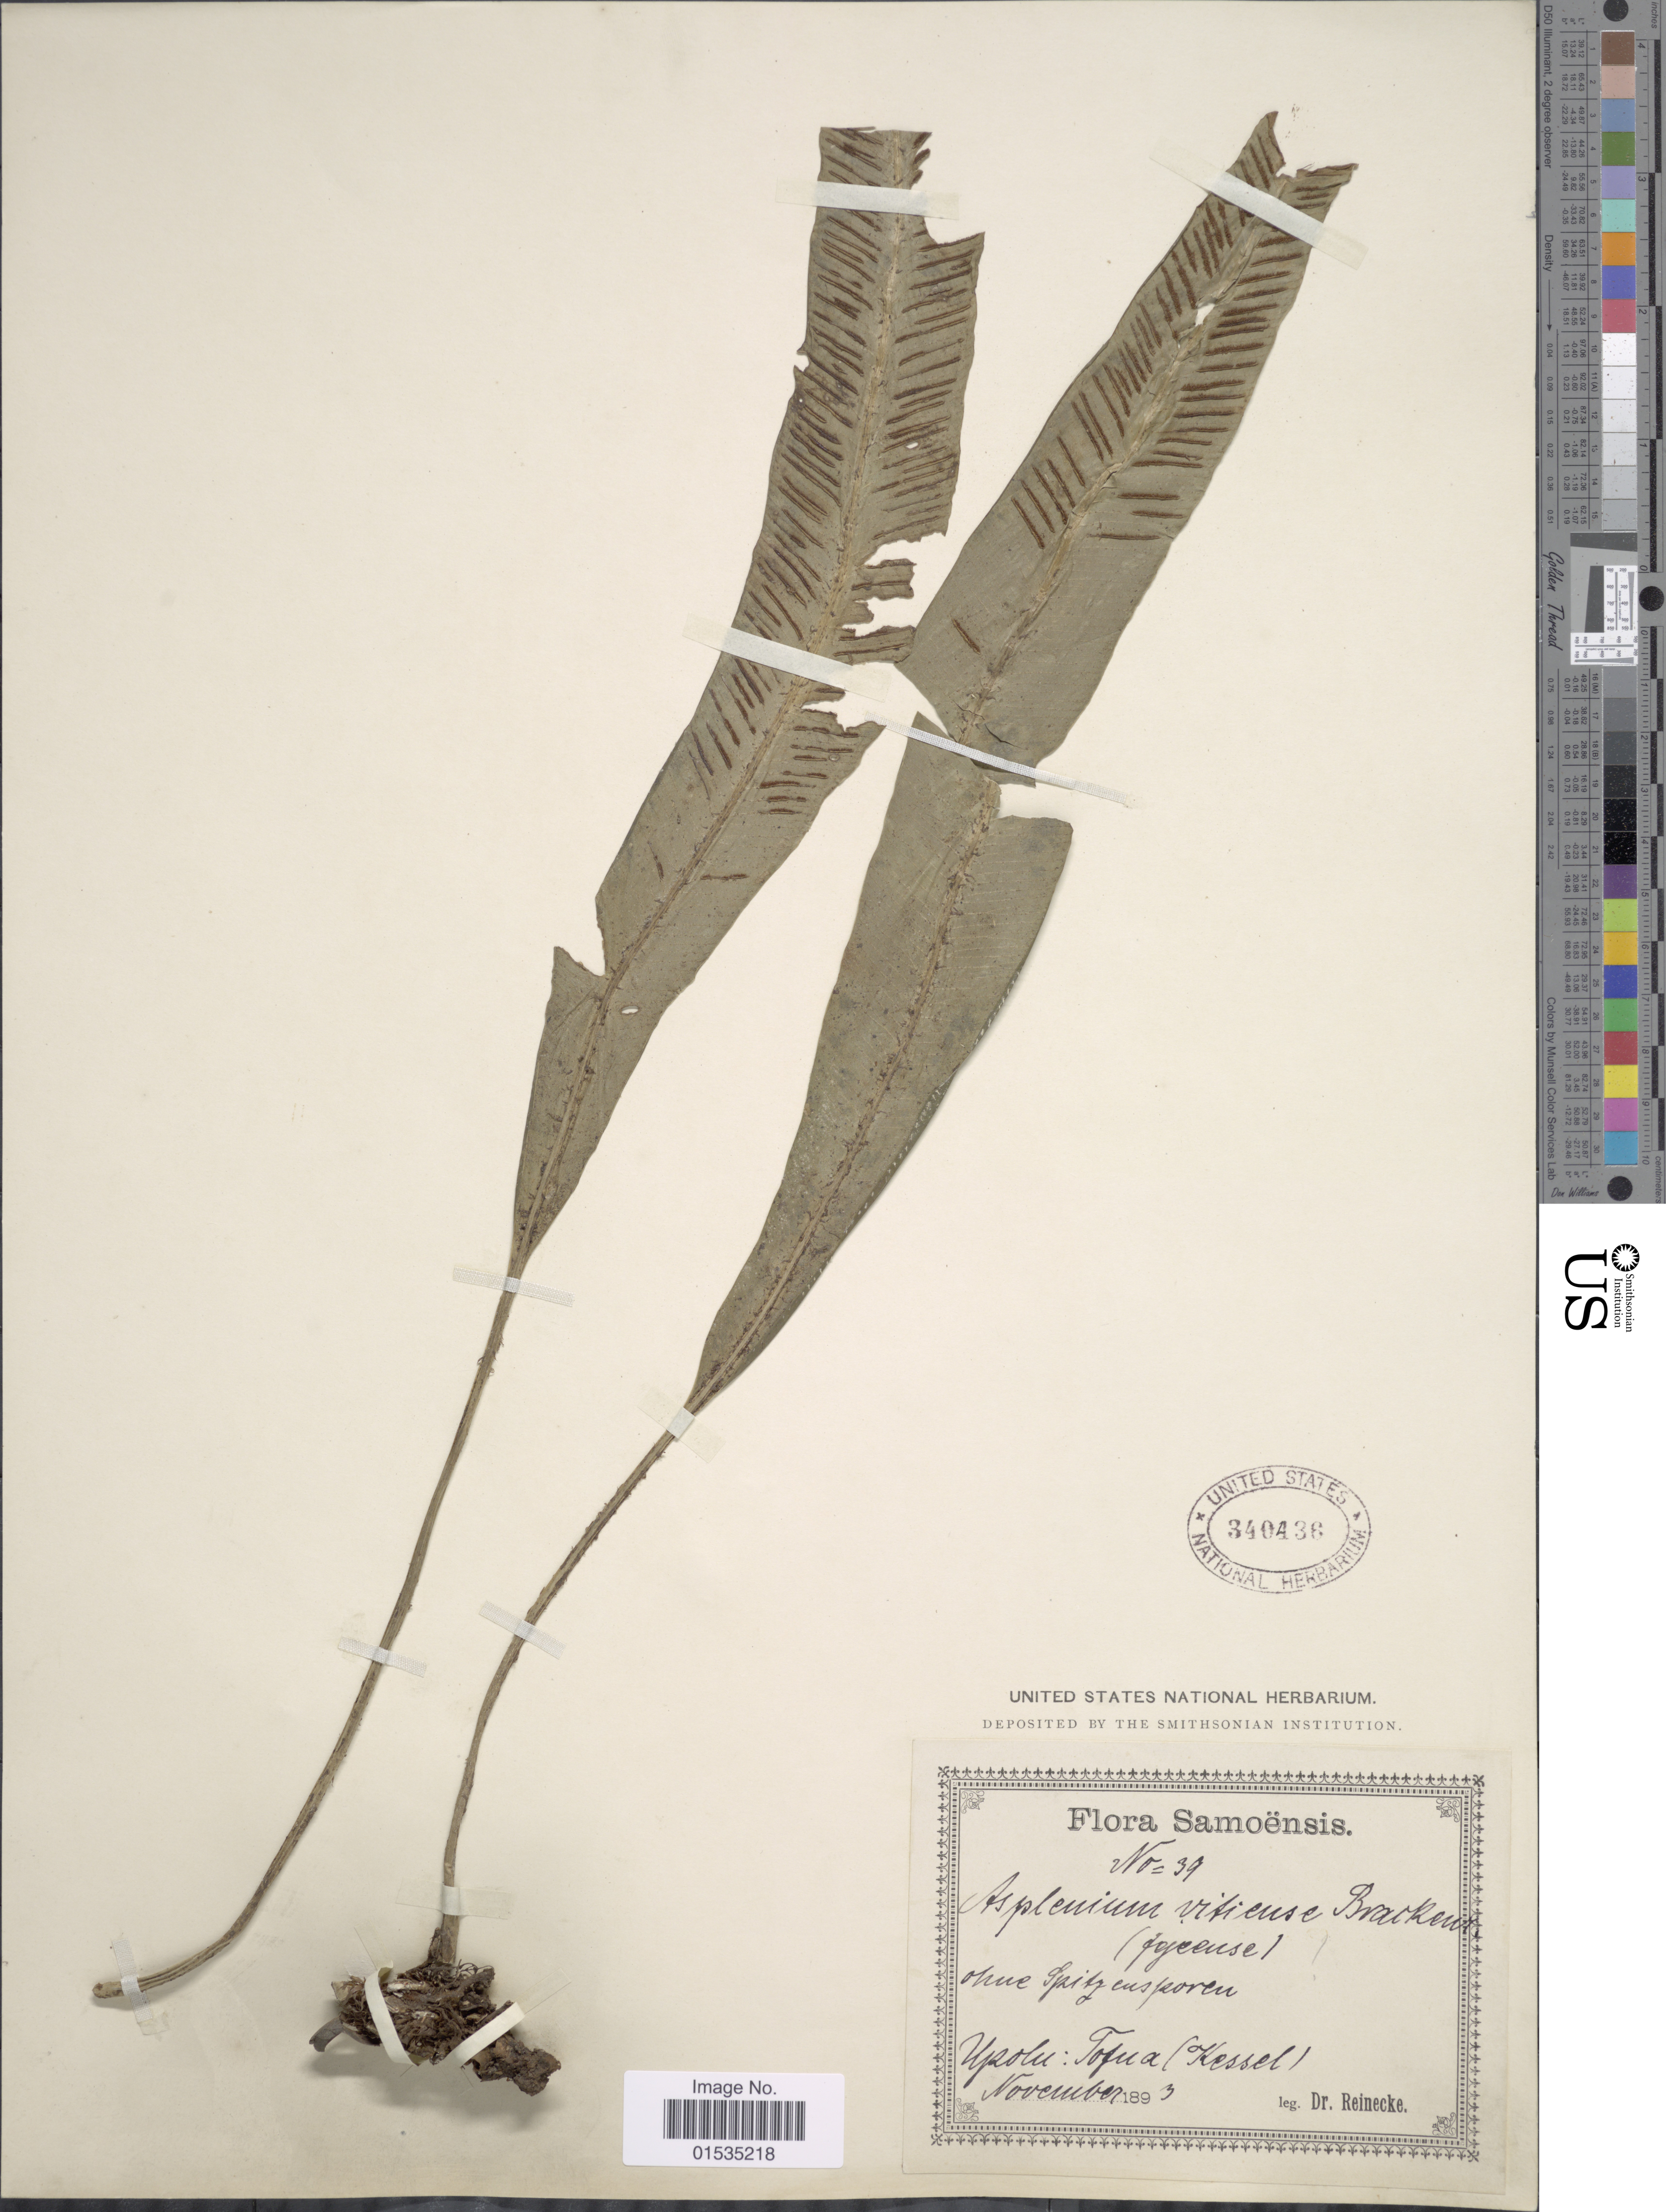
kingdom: Plantae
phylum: Tracheophyta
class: Polypodiopsida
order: Polypodiales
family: Athyriaceae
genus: Diplazium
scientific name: Diplazium vitiense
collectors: -- Reinecke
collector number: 39*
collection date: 1893-11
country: Samoa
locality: Upolu: Tofua (Kessel)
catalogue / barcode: US 340436